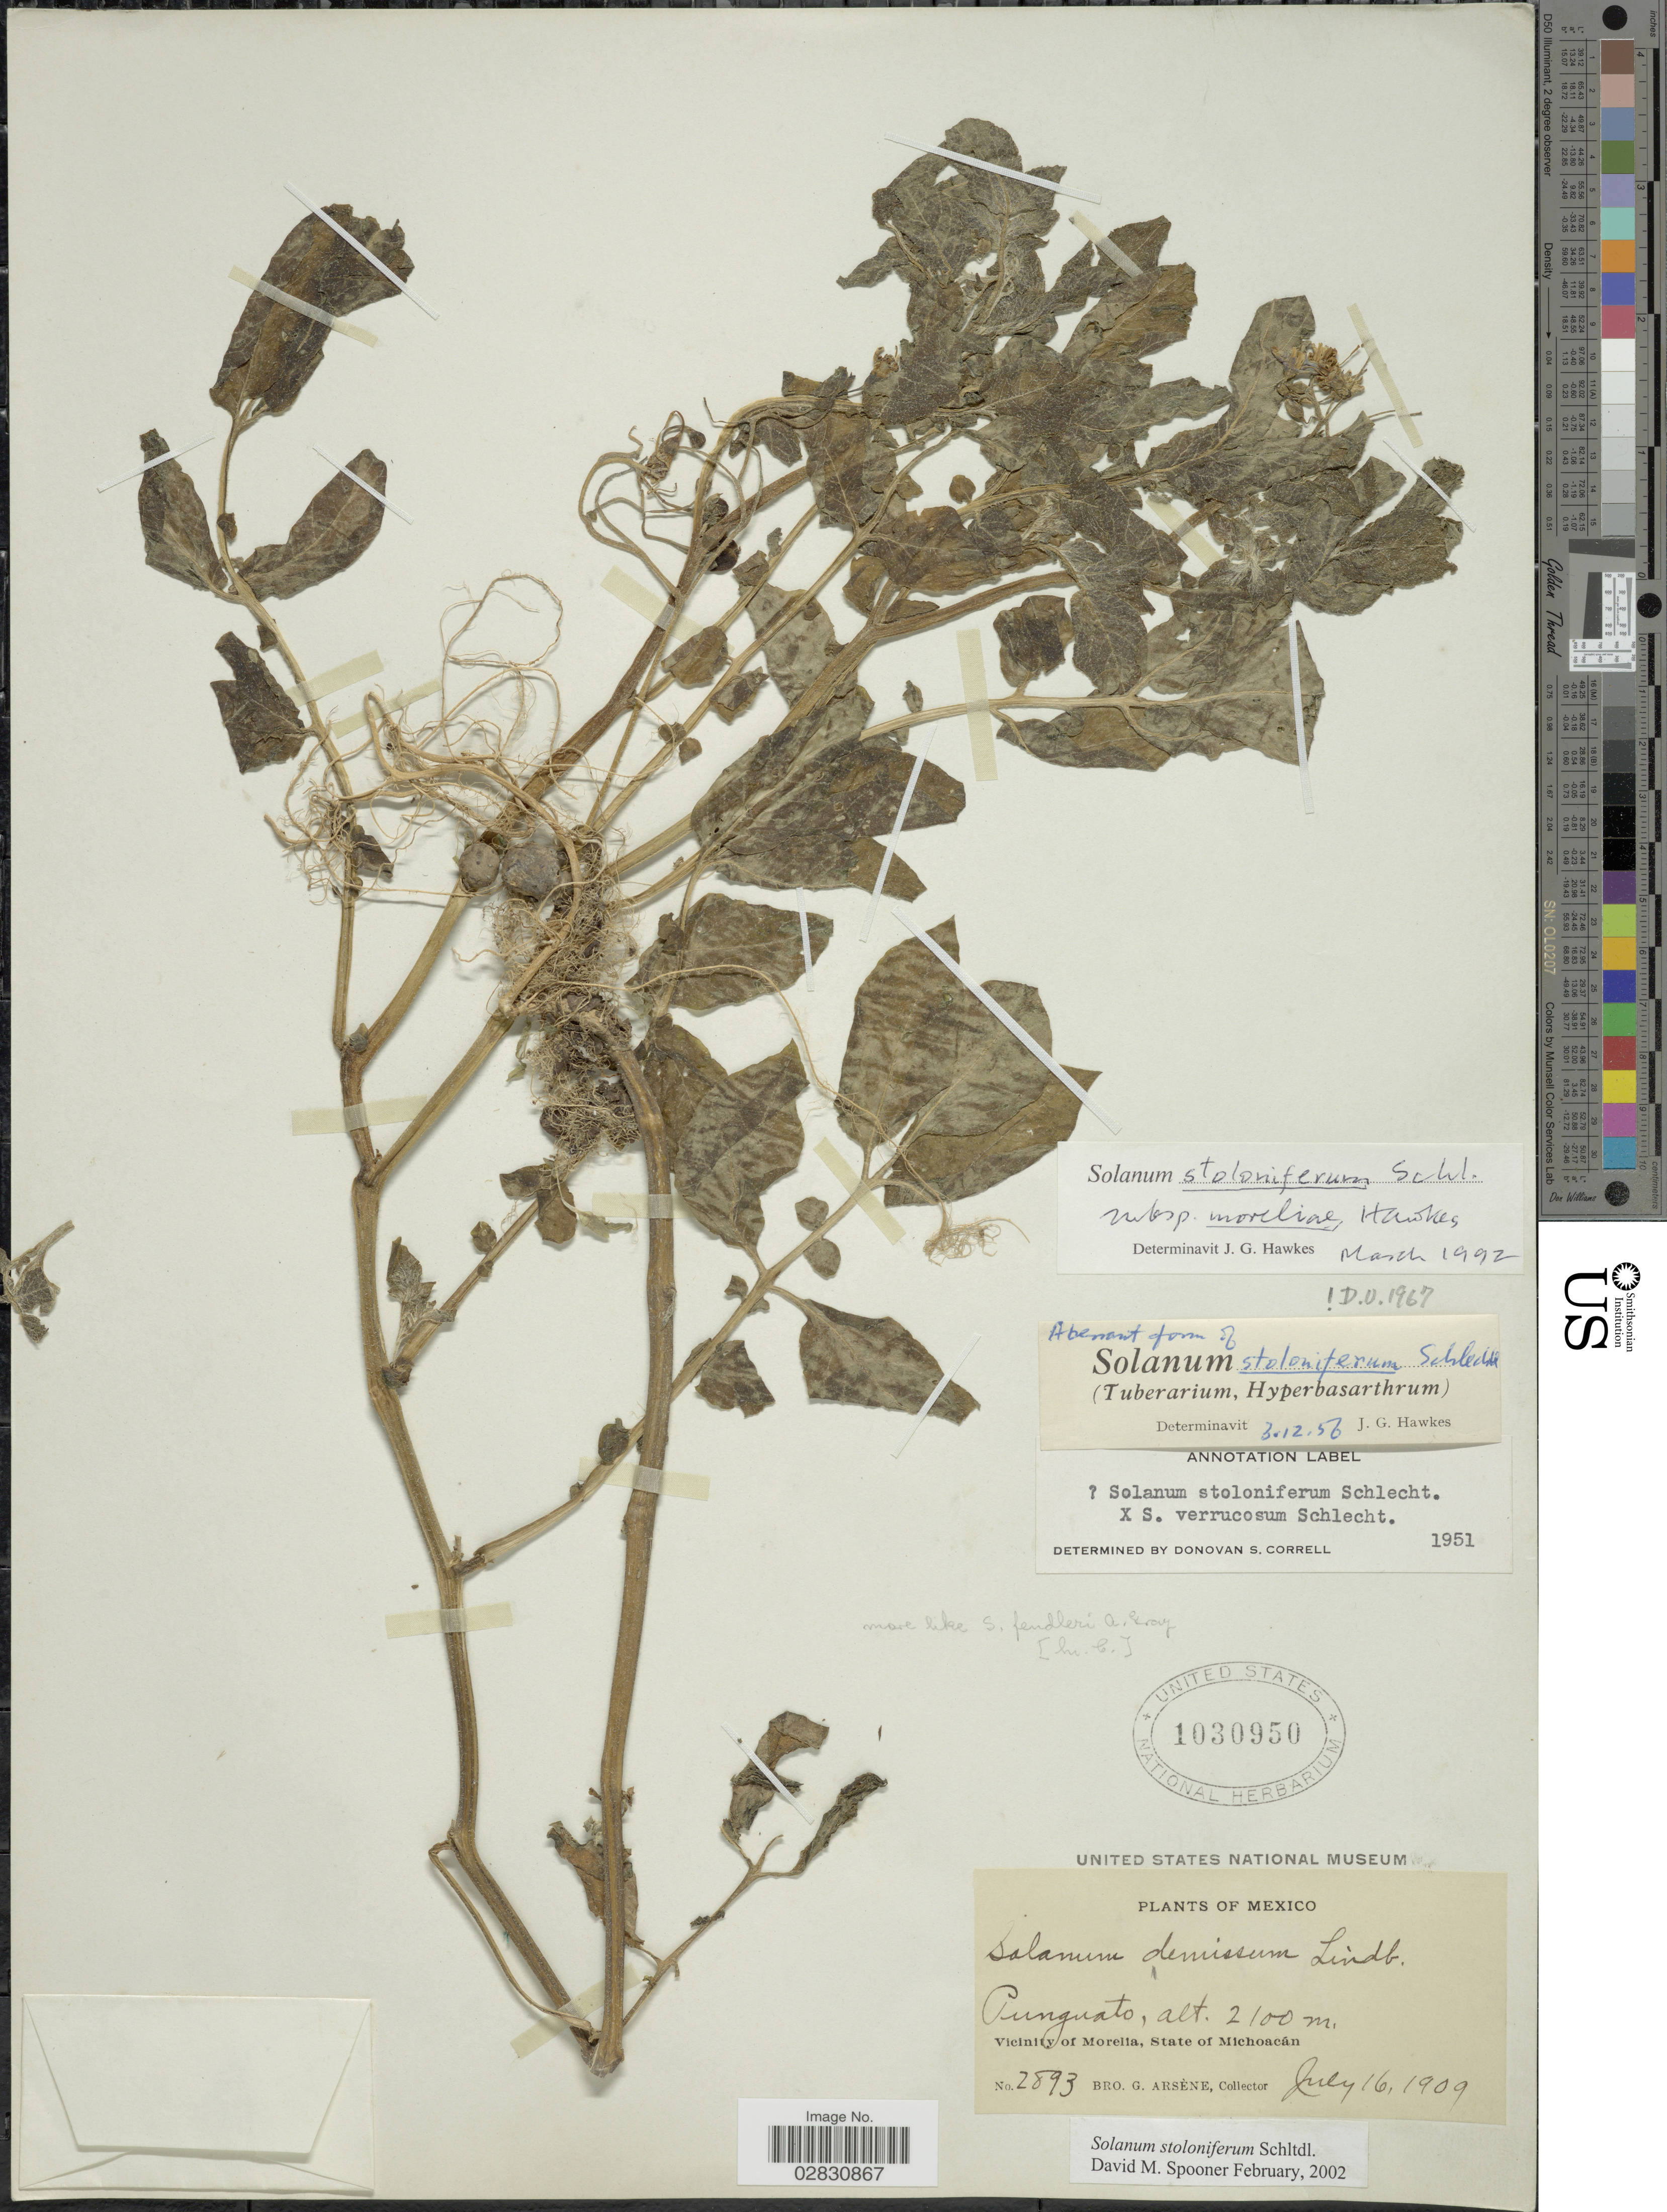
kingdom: Plantae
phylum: Tracheophyta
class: Magnoliopsida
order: Solanales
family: Solanaceae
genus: Solanum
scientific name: Solanum stoloniferum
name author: Schltdl. & Bouché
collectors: Bro. G. Arsène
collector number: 2893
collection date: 1909-07-16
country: Mexico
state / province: Michoacán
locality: Punguato, Vicinity of Morelia, State of Michoacán.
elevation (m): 2100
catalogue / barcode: US 1030950